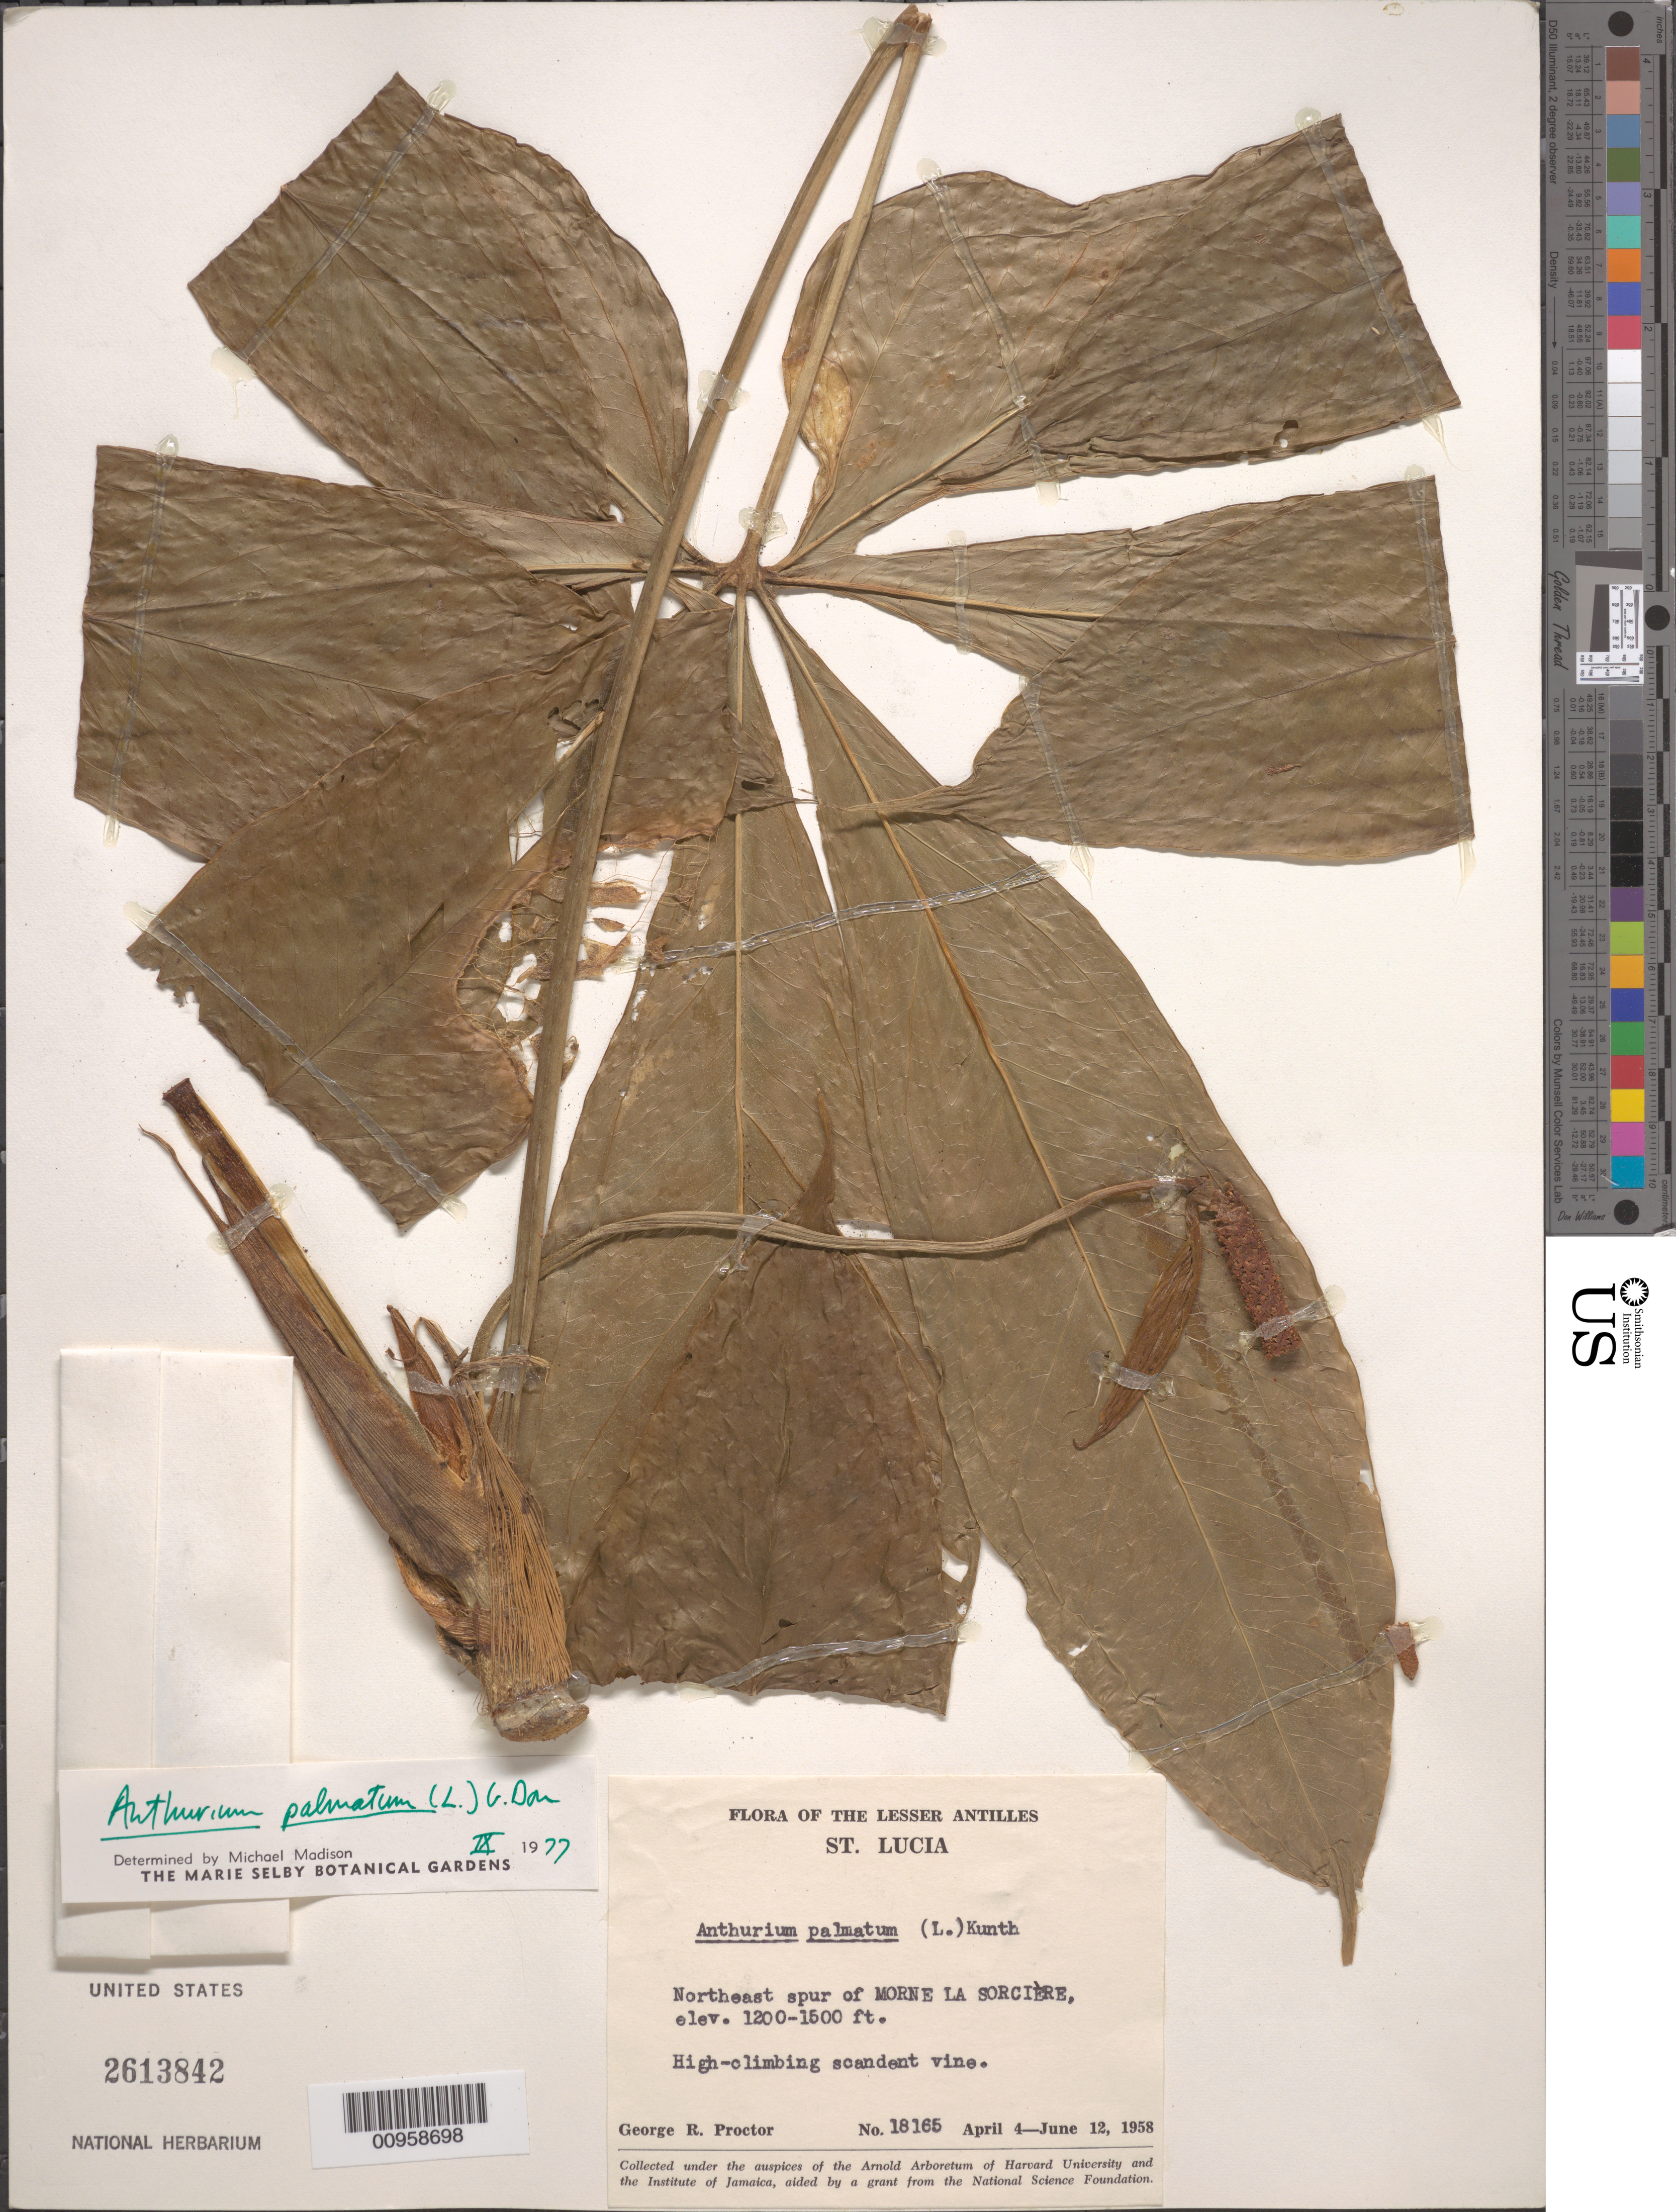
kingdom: Plantae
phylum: Tracheophyta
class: Liliopsida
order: Alismatales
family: Araceae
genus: Anthurium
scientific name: Anthurium palmatum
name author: (L.) Schott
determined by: Madison, Michael T.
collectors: G. R. Proctor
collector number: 18165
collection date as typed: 04 Apr 1958 to 12 Jun 1958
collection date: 1958-04-04/1958-06-12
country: St. Lucia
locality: Northeast spur of Morne La Sorcière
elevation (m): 366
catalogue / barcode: US 2613842